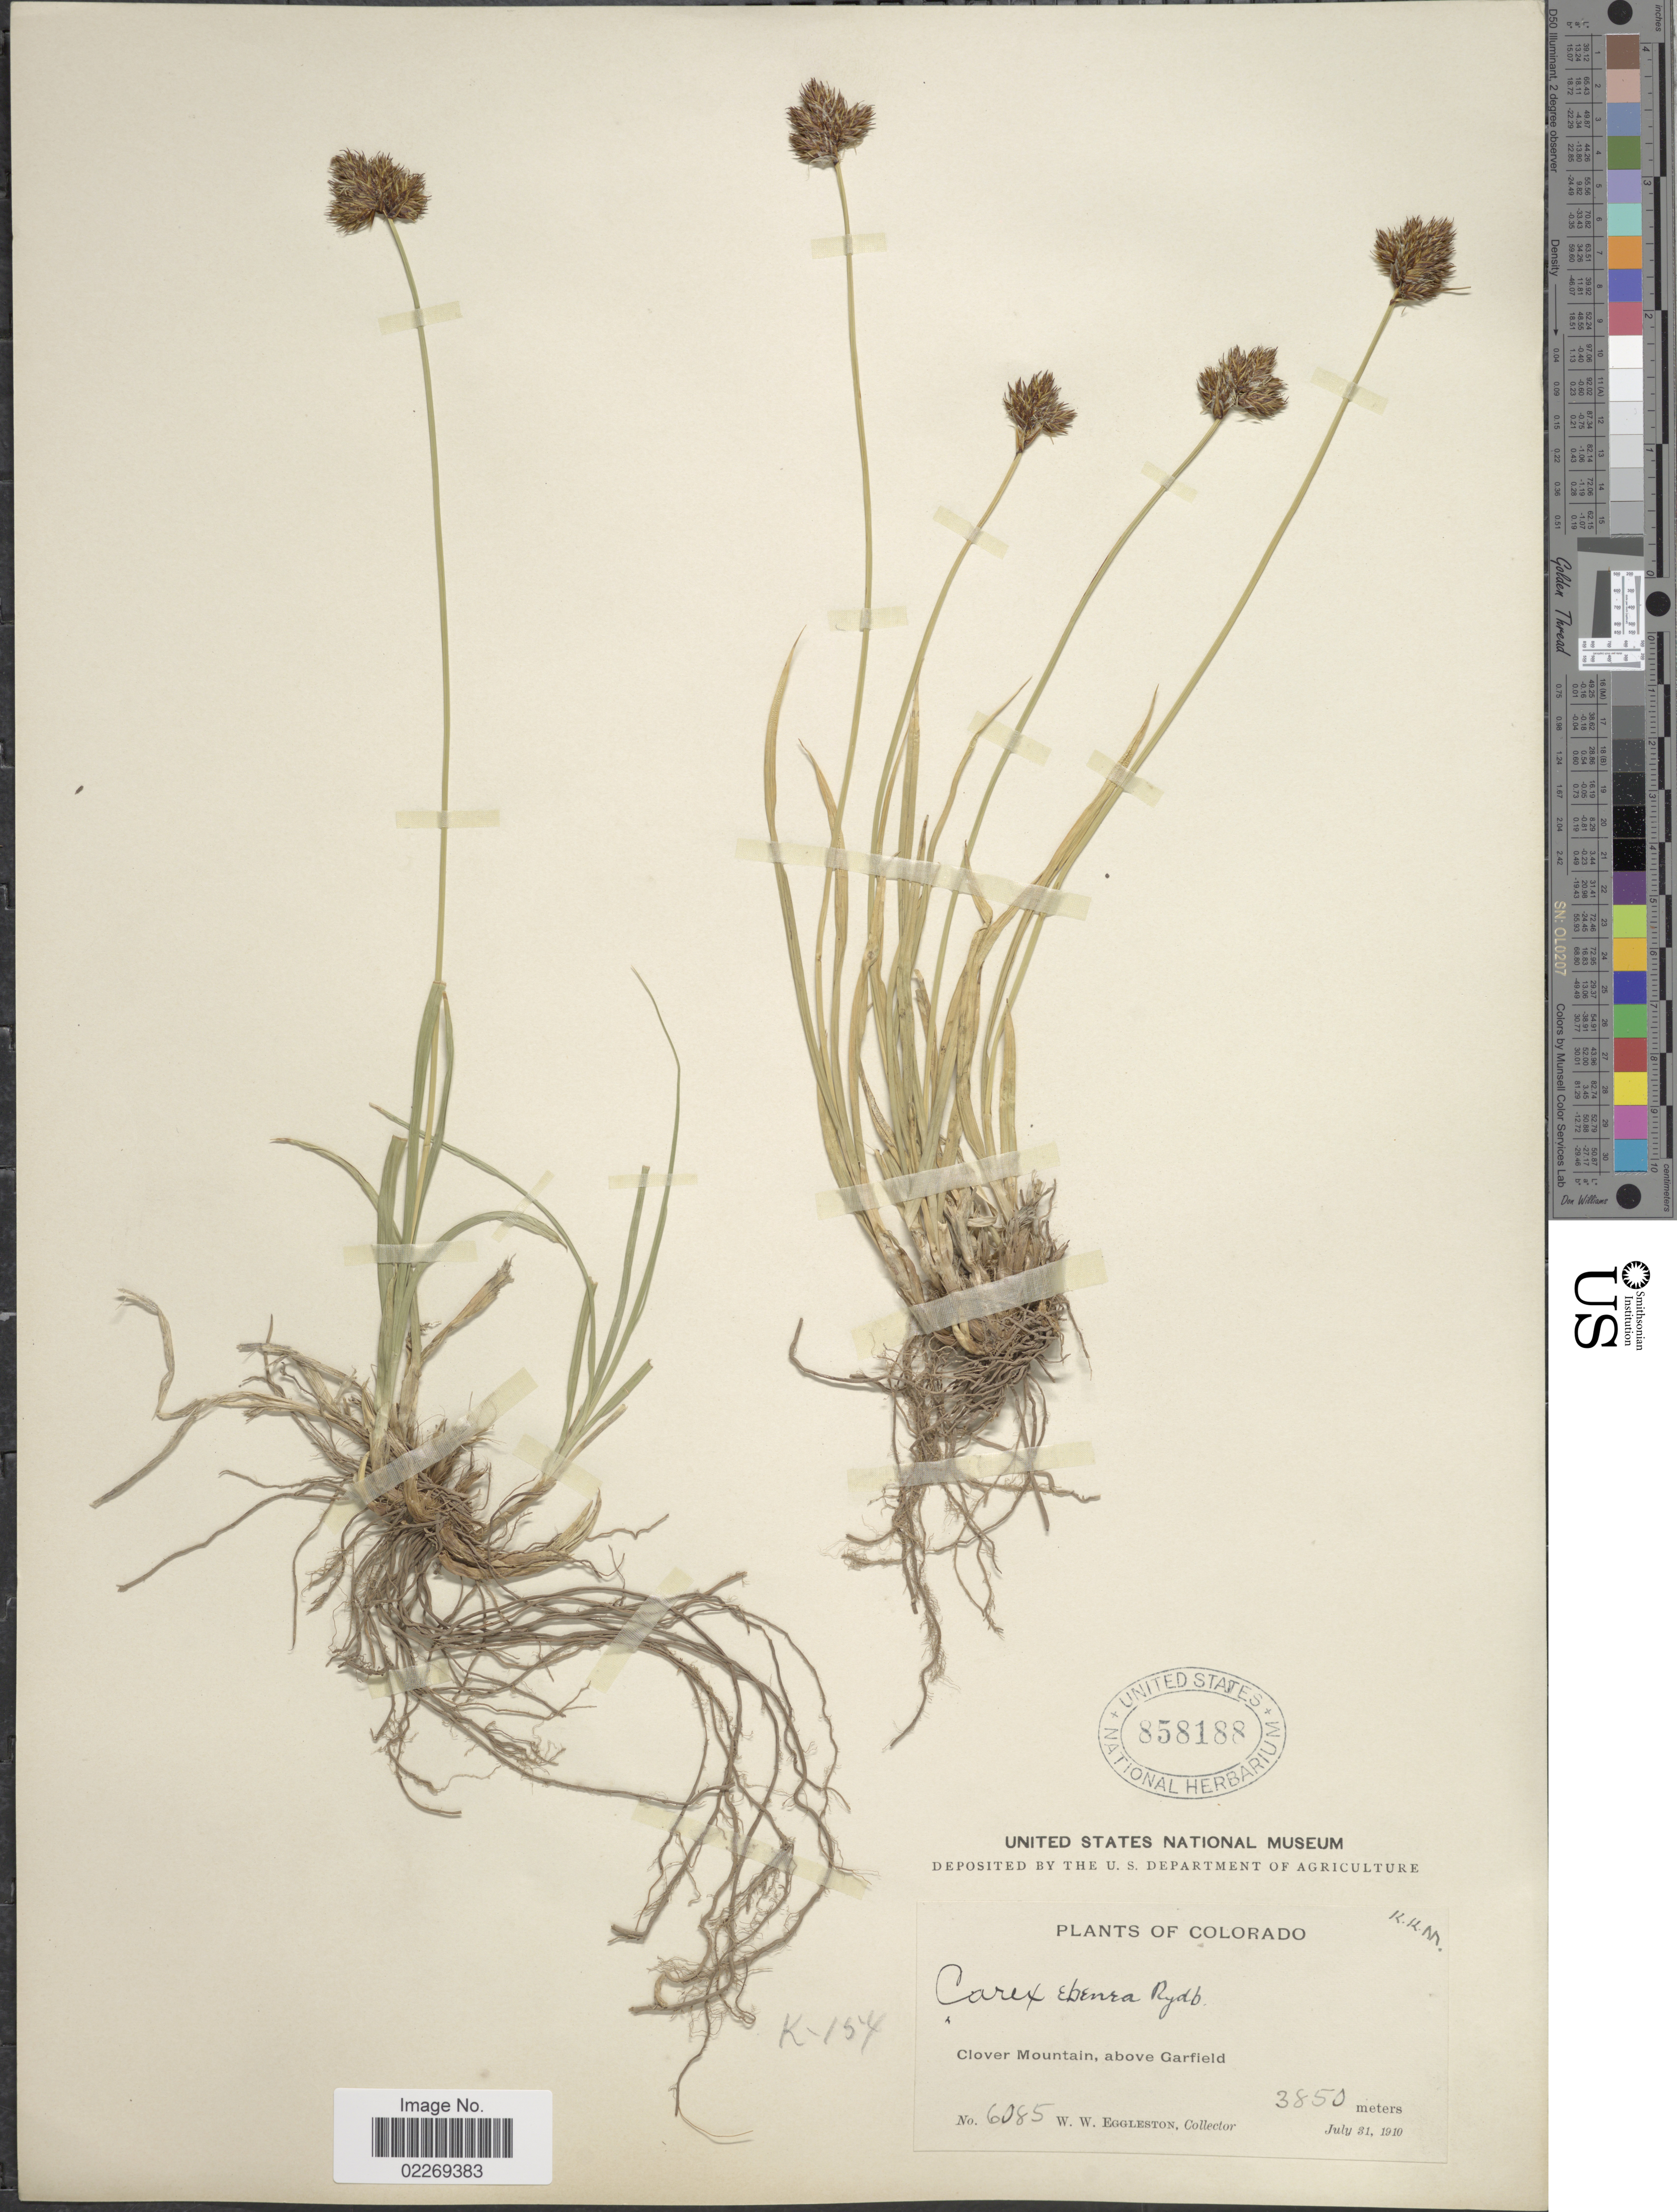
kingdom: Plantae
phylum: Tracheophyta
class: Liliopsida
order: Poales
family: Cyperaceae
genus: Carex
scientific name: Carex ebenea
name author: Rydb.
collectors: W. W. Eggleston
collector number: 6085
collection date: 1910-07-31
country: United States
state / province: Colorado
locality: Clover Mountain, above Garfield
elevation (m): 3850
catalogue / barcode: US 858188